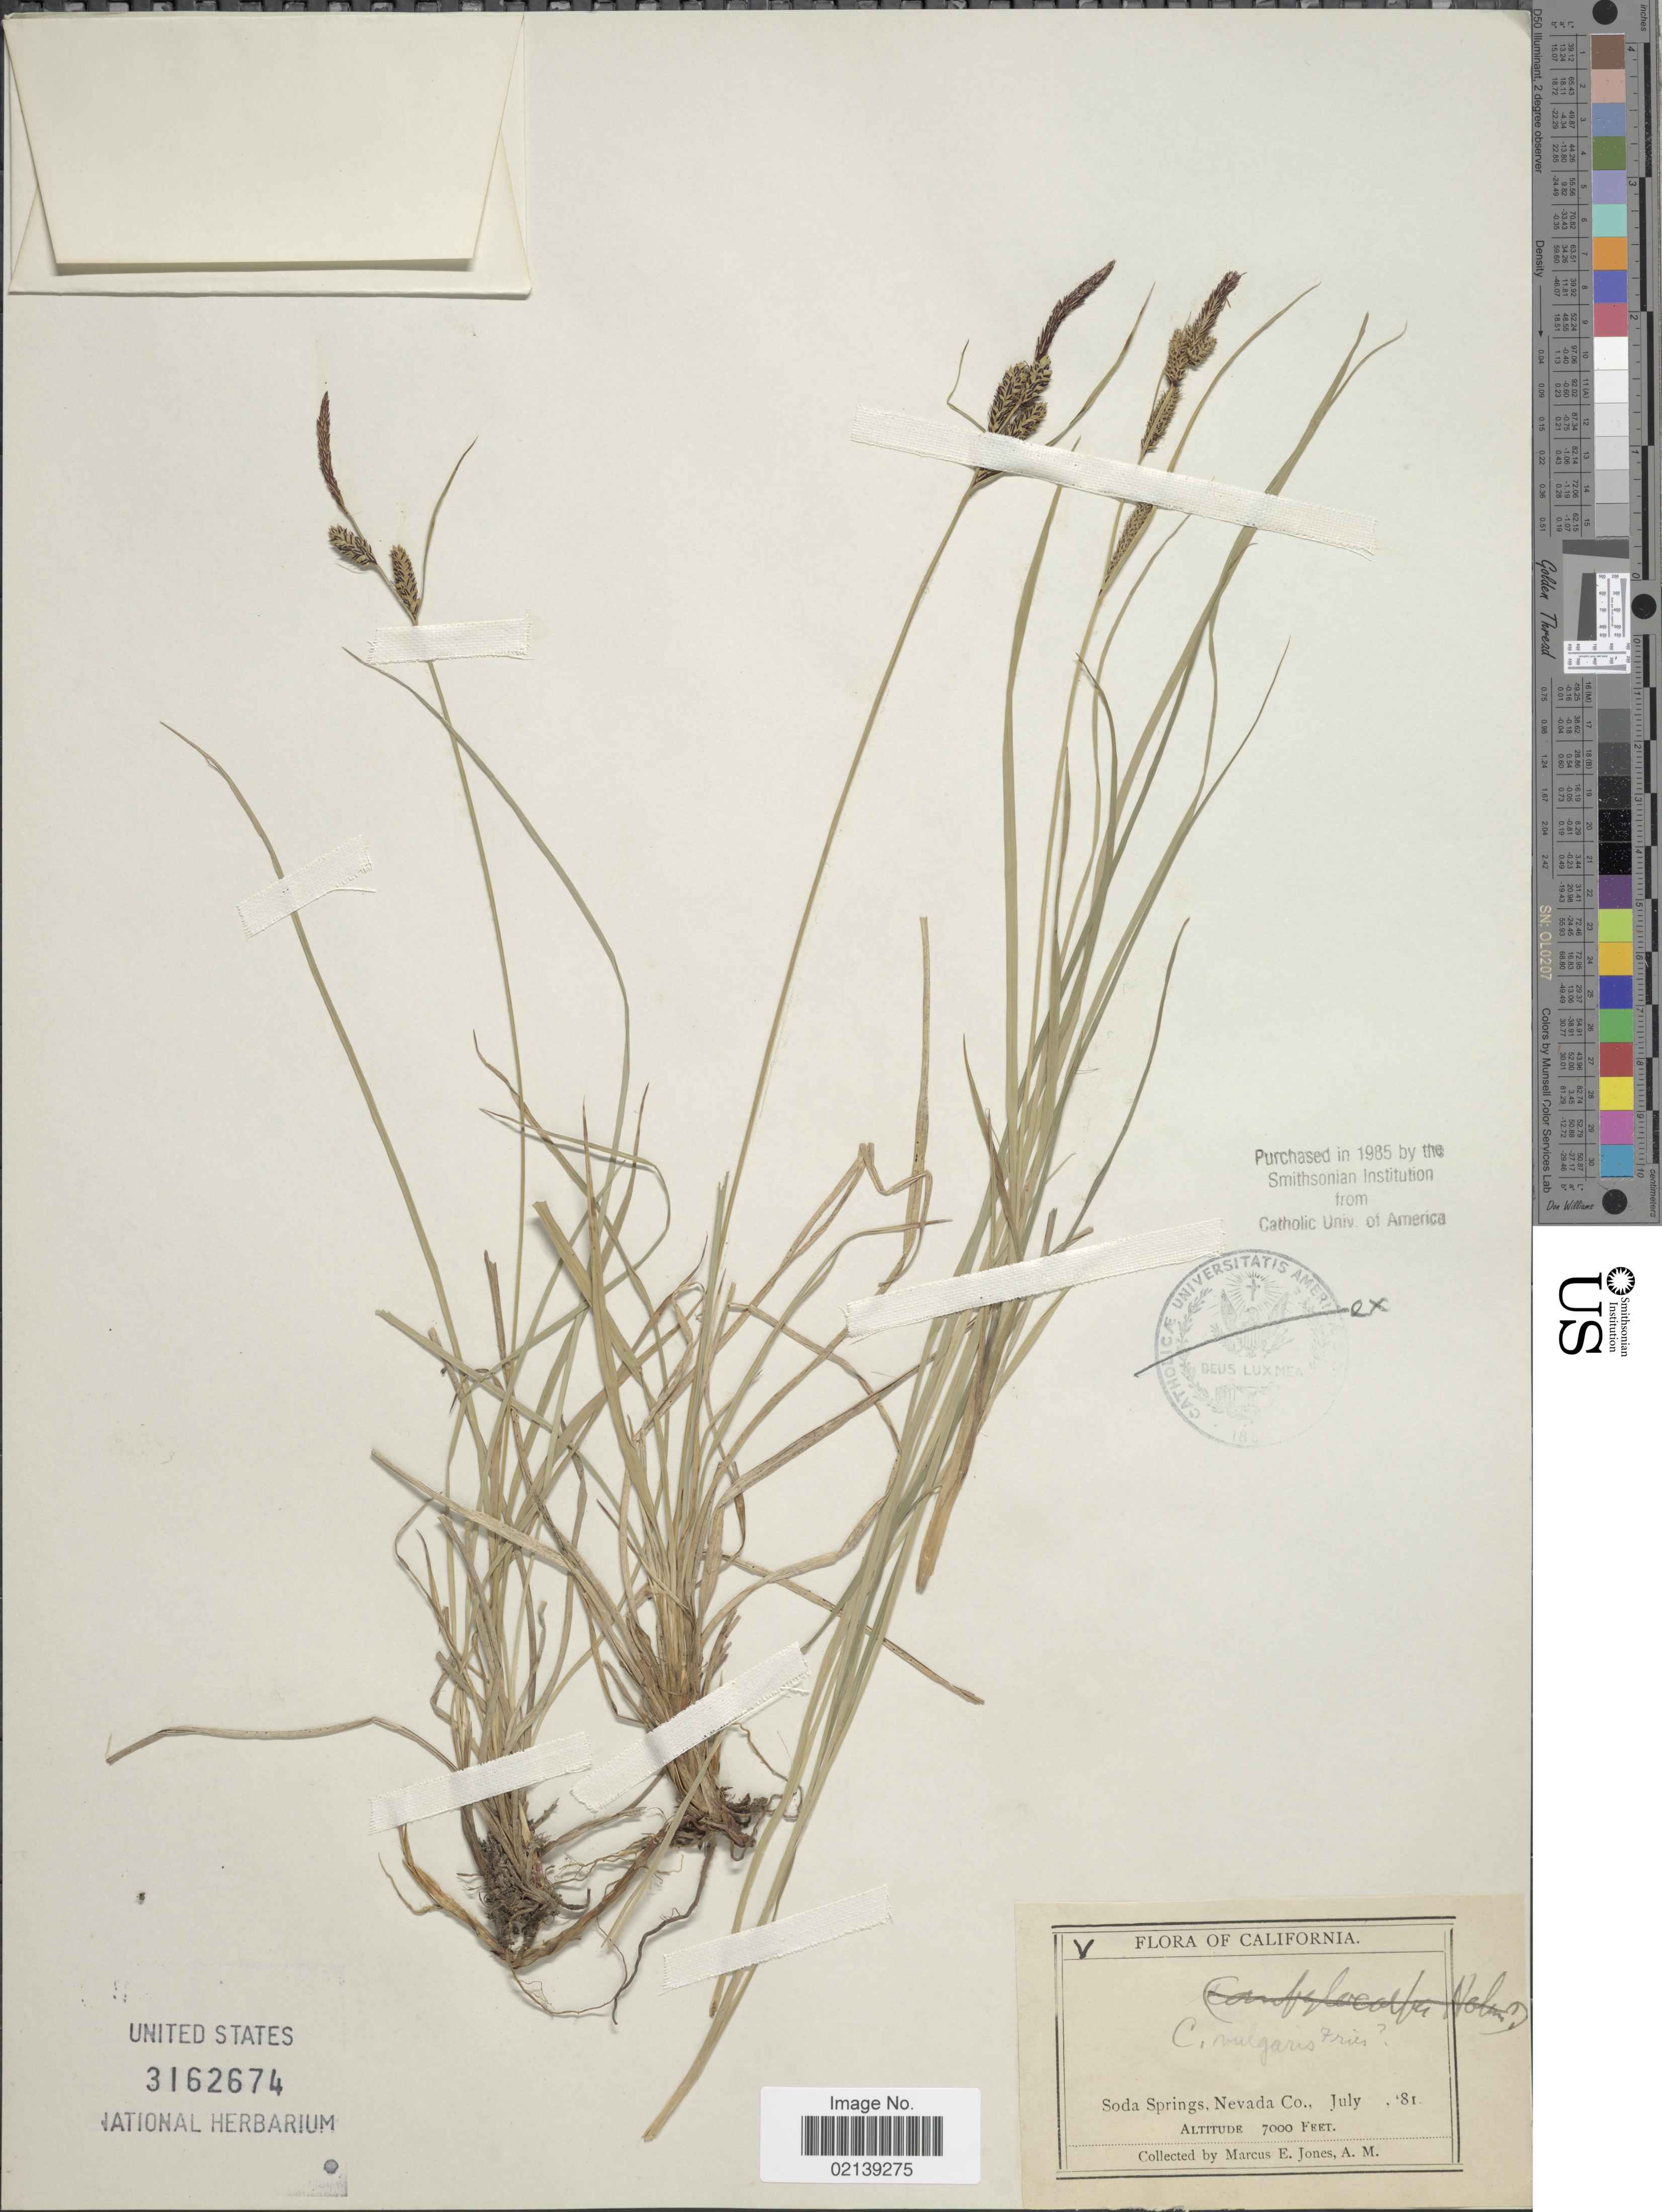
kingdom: Plantae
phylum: Tracheophyta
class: Liliopsida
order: Poales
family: Cyperaceae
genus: Carex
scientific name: Carex sp.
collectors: M. E. Jones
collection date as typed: Transcribed d/m/y: /7/81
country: United States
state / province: California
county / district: Nevada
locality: Soda Springs, Nevada Co.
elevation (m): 2134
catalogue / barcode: US 3162674